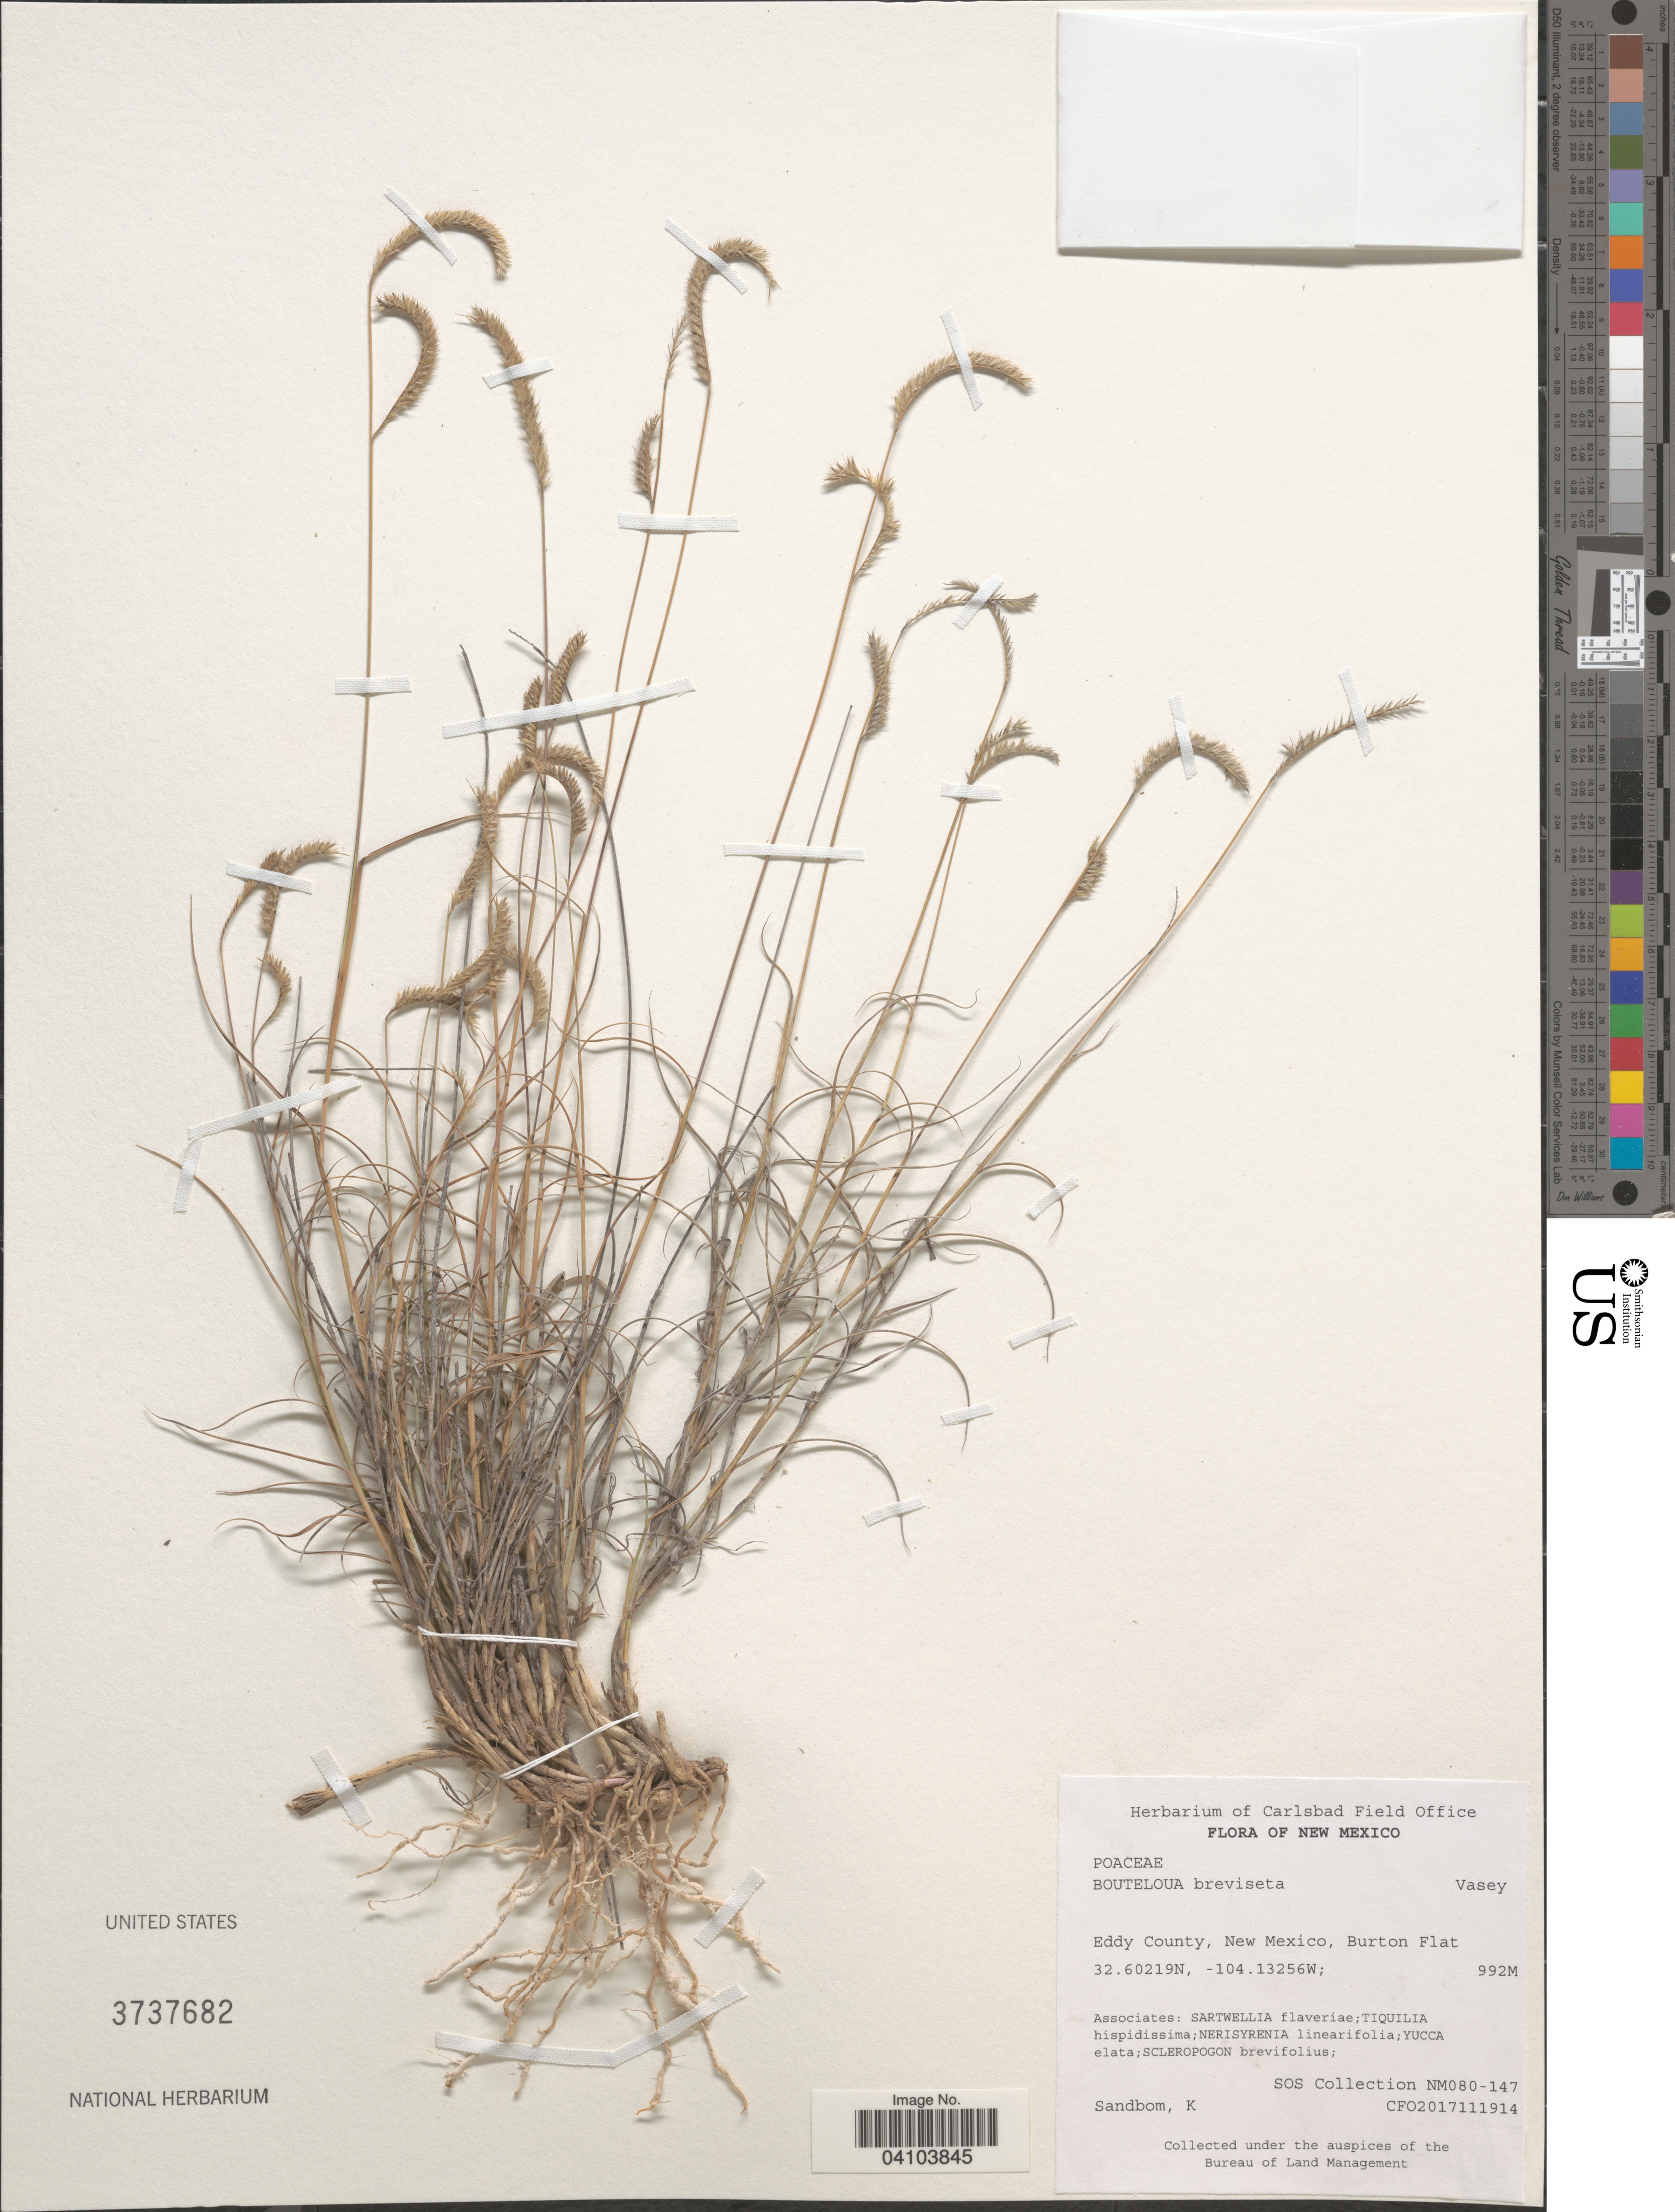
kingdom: Plantae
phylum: Tracheophyta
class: Liliopsida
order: Poales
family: Poaceae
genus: Bouteloua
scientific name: Bouteloua breviseta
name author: Vasey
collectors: K. Sandbom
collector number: CFO2017111914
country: United States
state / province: New Mexico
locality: Eddy County, Burton Flat.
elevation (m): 992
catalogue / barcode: US 3737682